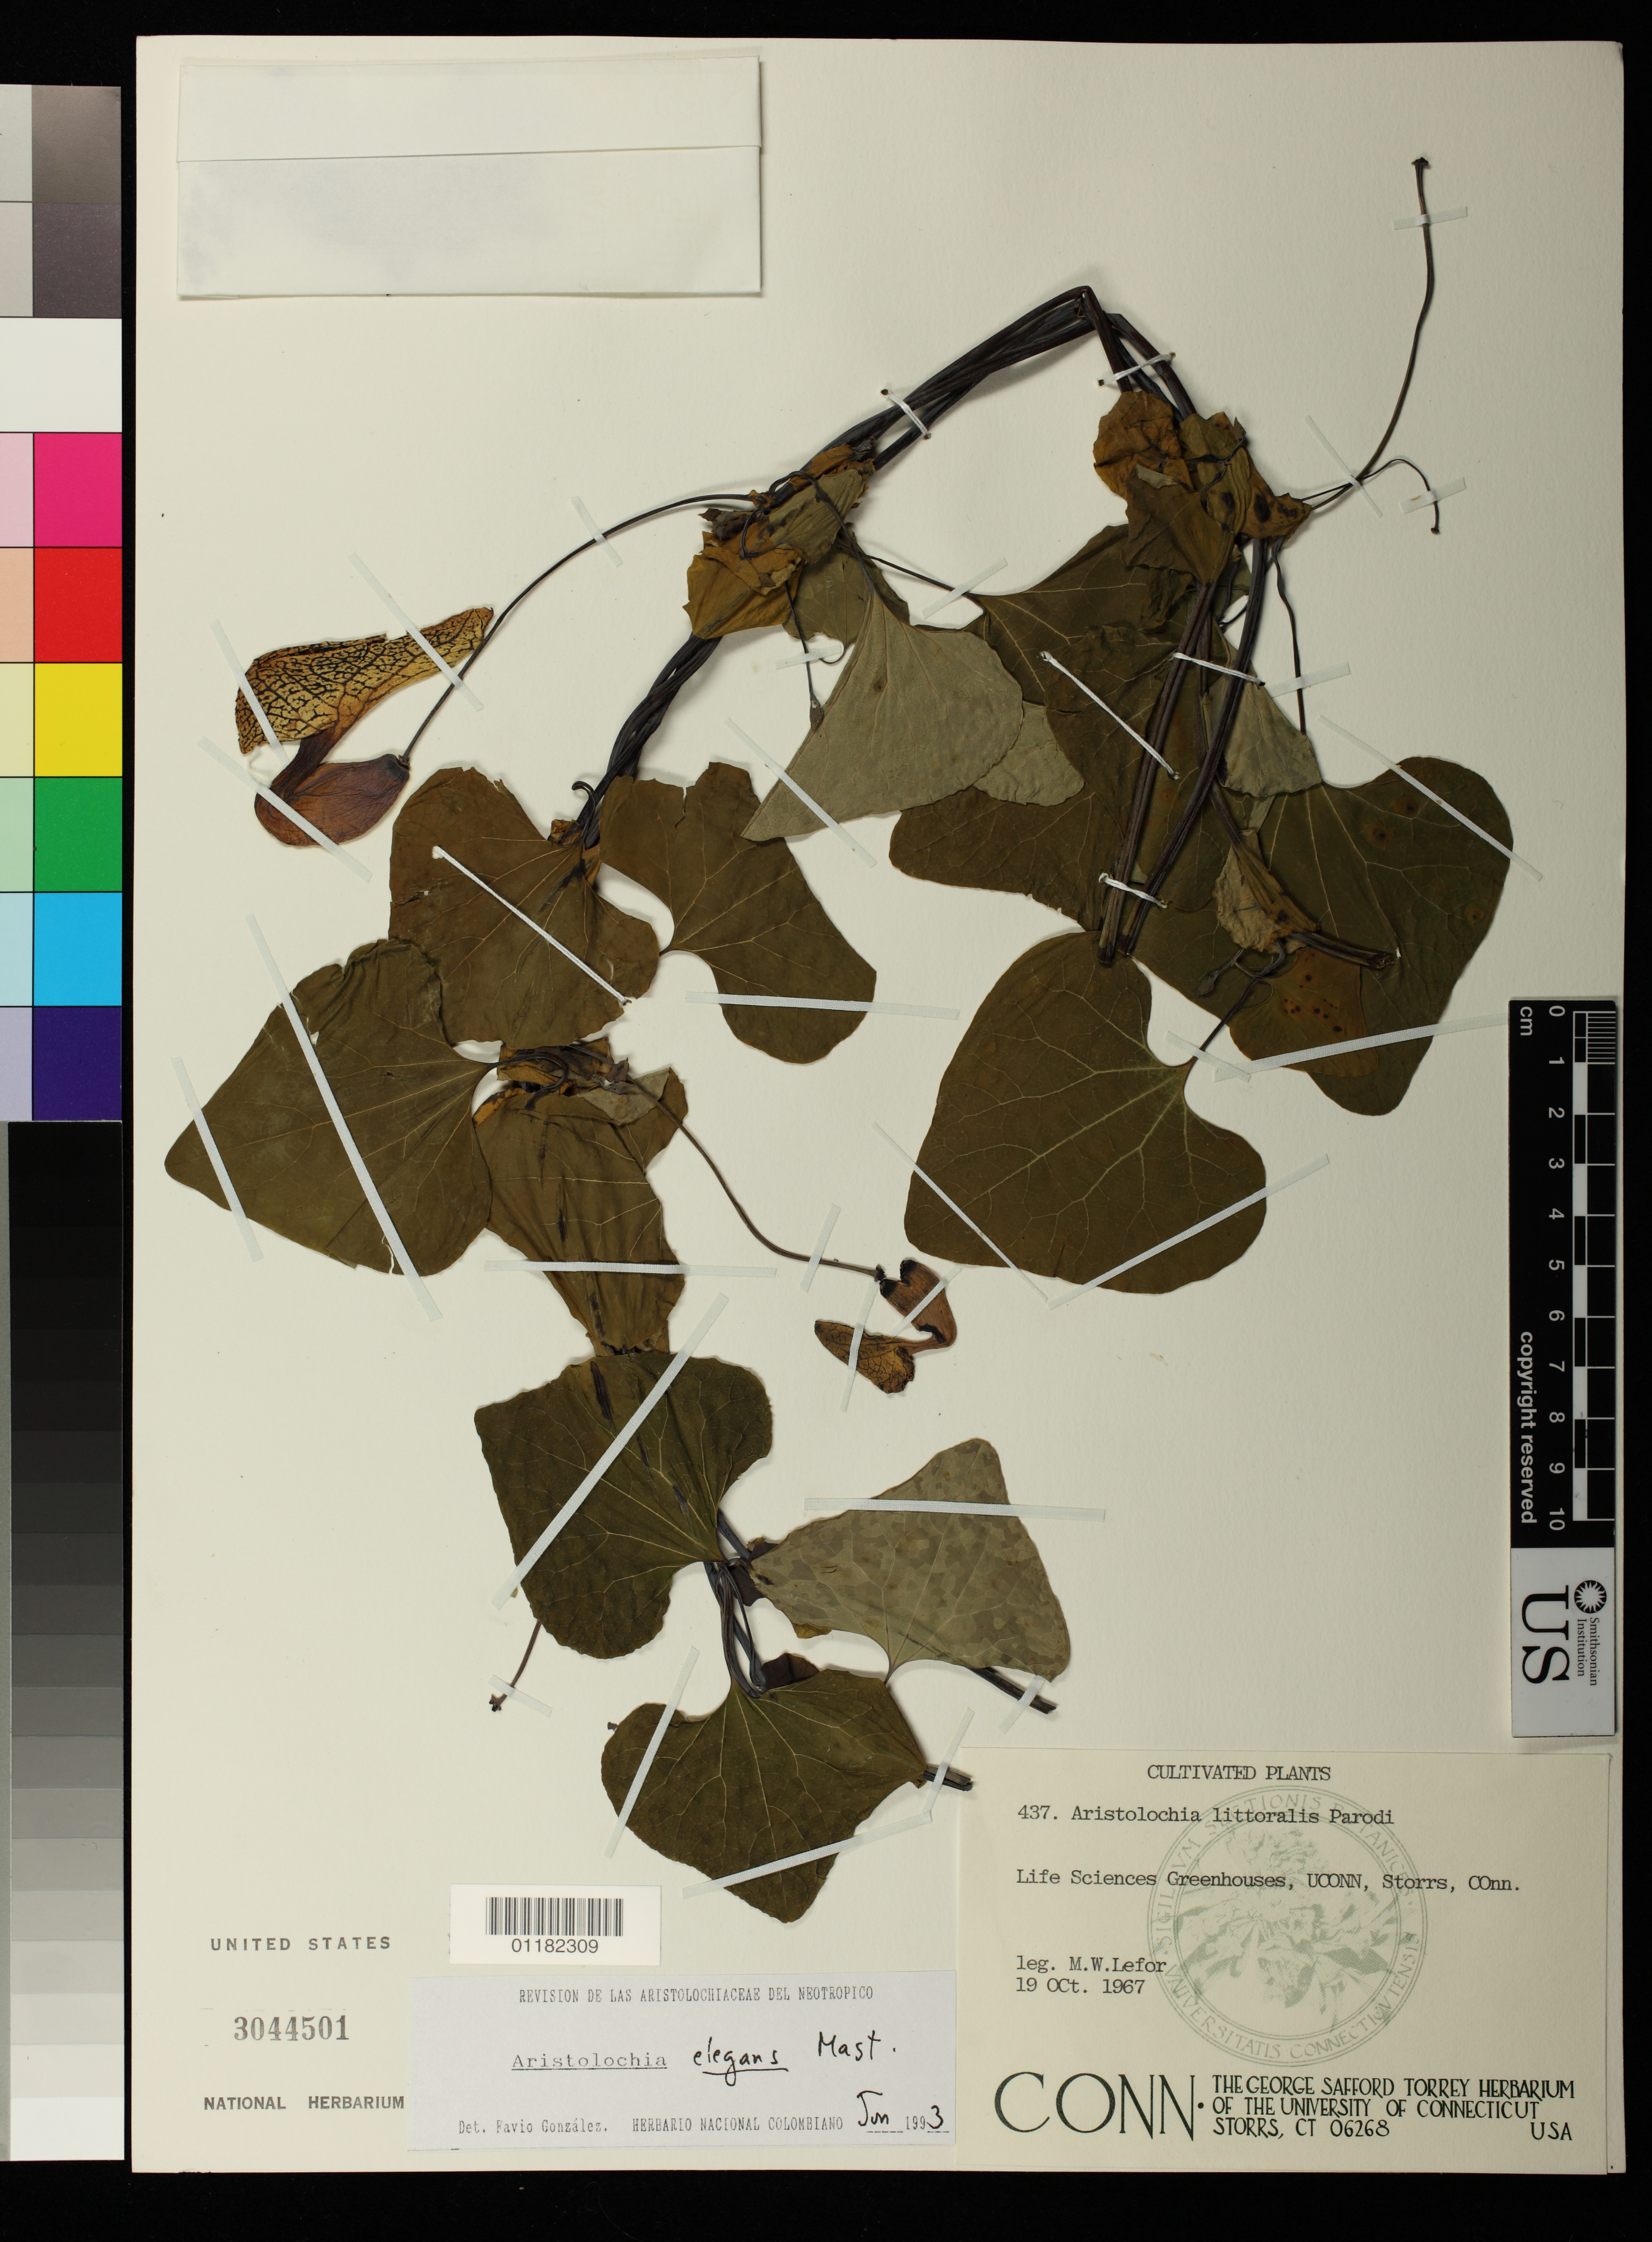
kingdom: Plantae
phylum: Tracheophyta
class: Magnoliopsida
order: Piperales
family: Aristolochiaceae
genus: Aristolochia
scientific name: Aristolochia elegans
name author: Mast.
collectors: M. W. Lefor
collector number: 437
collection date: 1967-10-19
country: United States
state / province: Connecticut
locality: Life Sciences Greenhouses, UCONN, Storrs, Connecticut.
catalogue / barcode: US 3044501